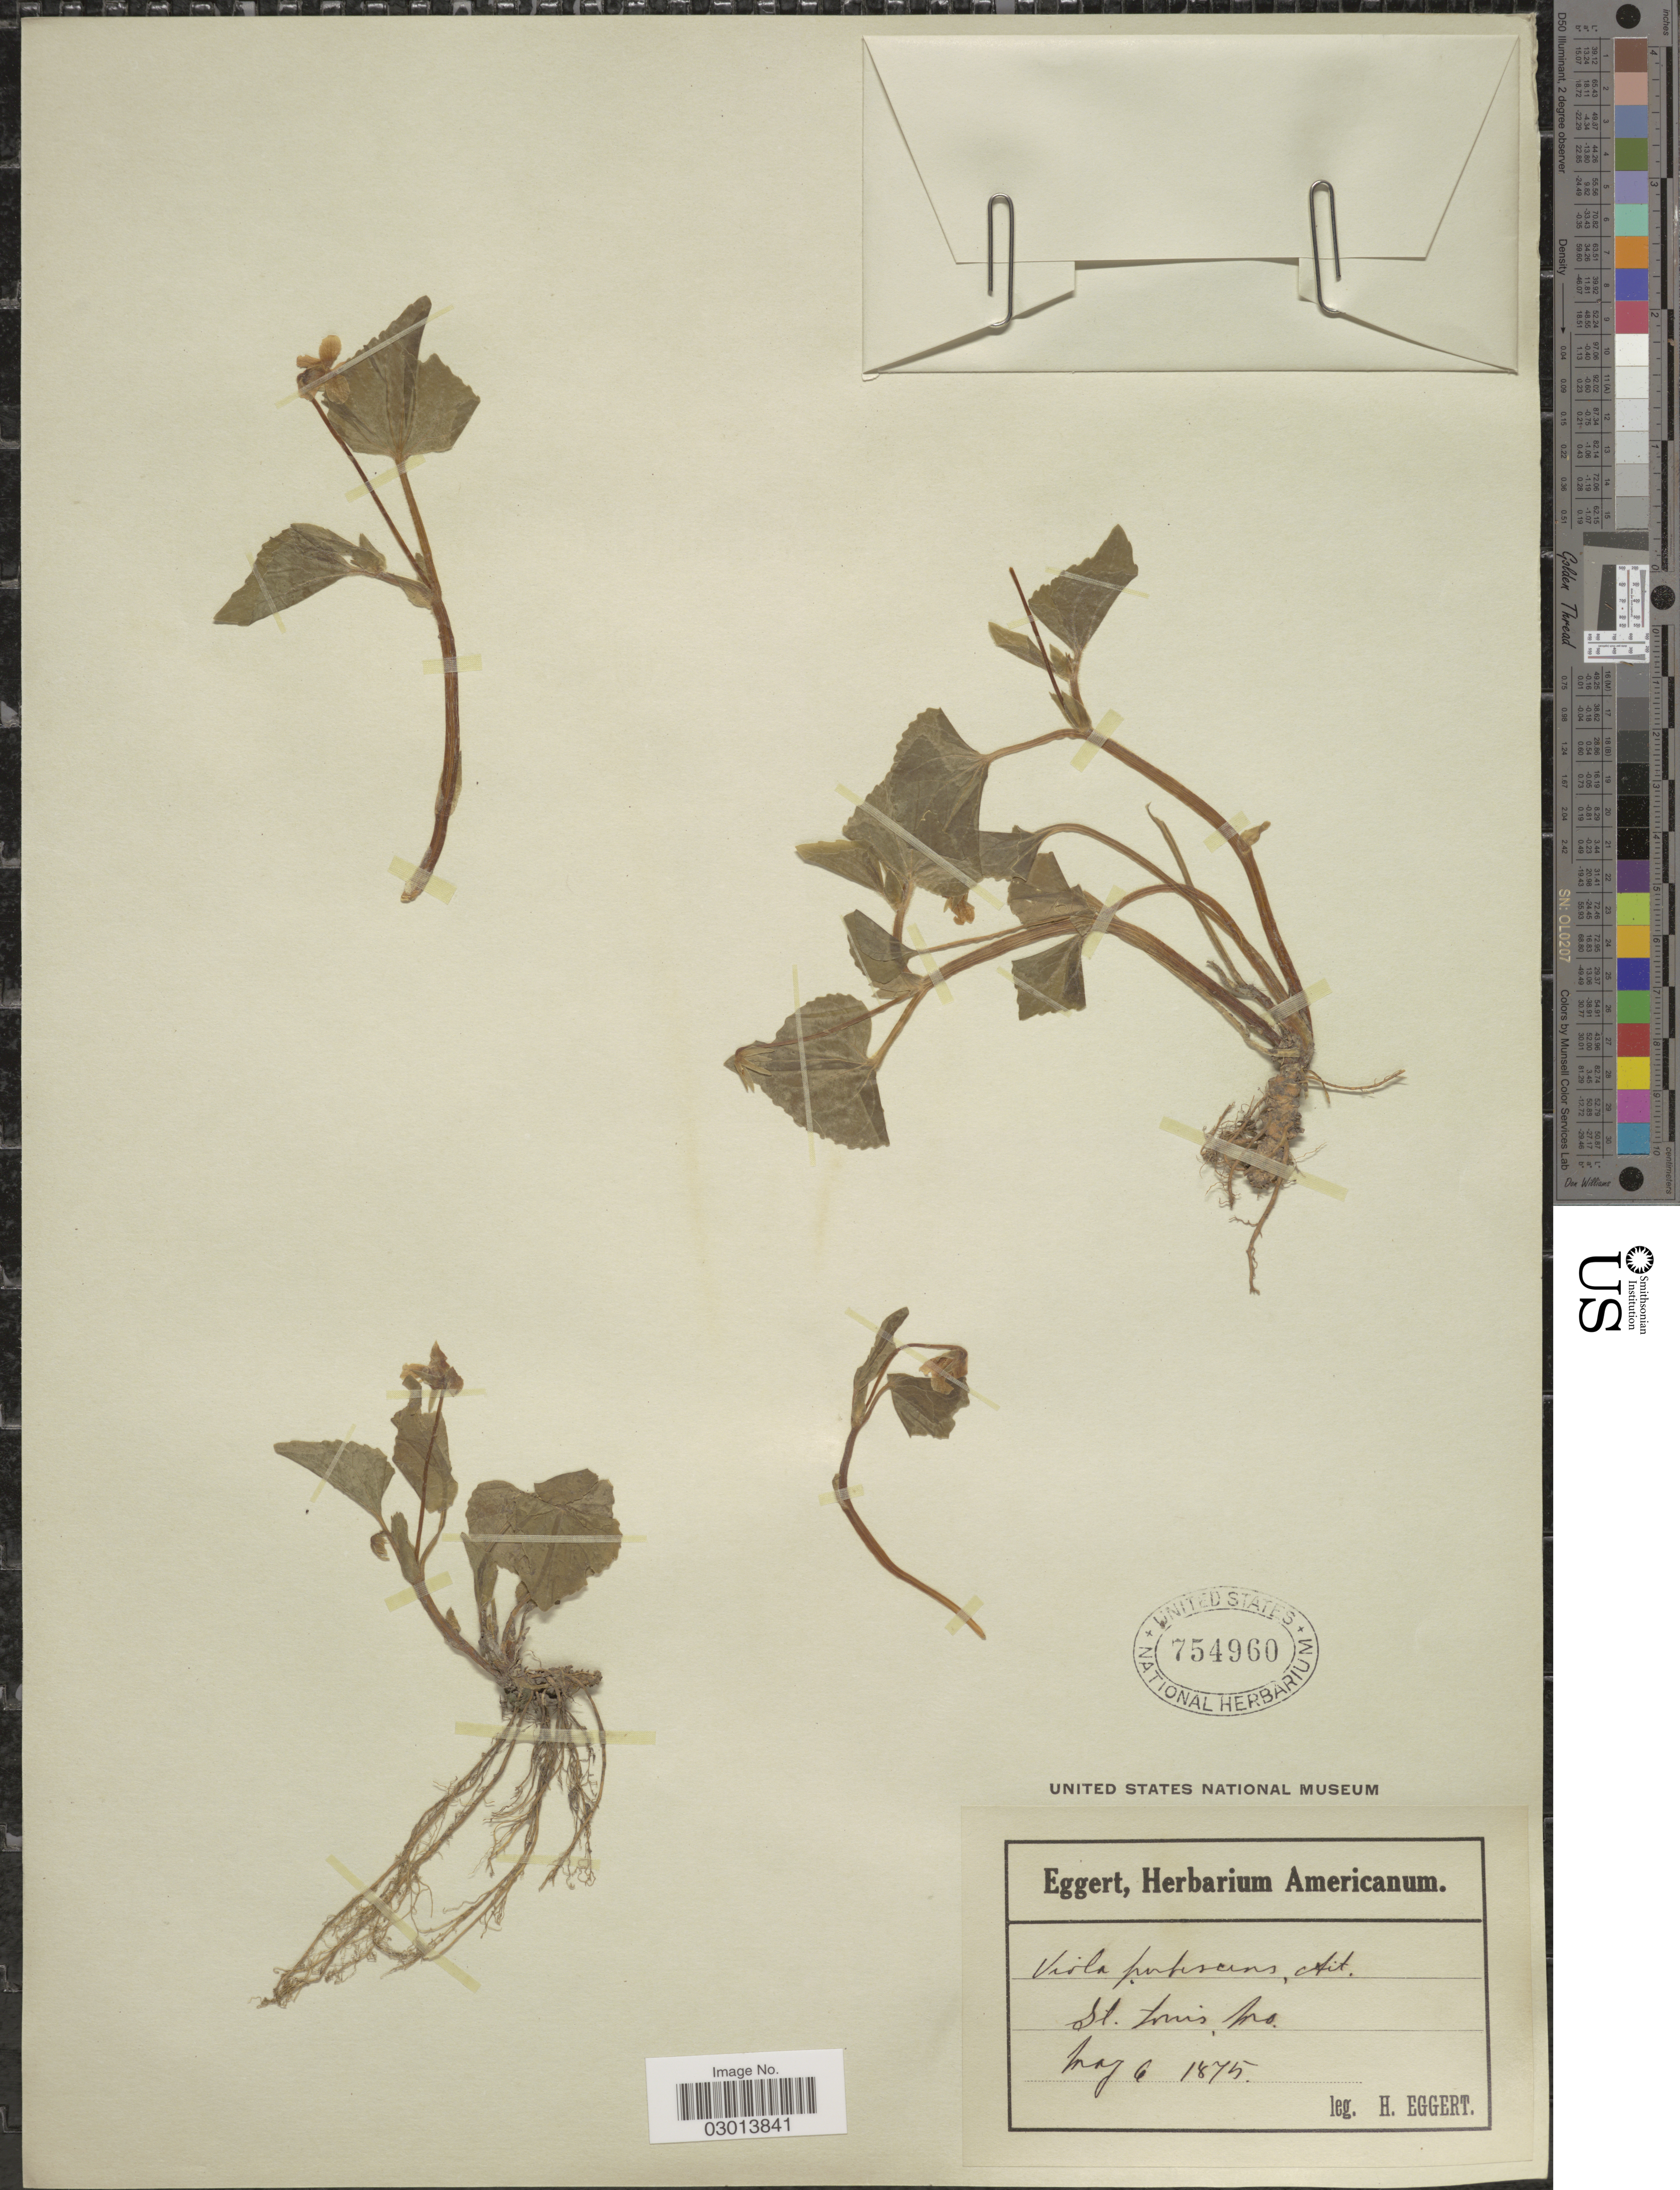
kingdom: Plantae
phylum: Tracheophyta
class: Magnoliopsida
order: Malpighiales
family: Violaceae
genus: Viola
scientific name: Viola pubescens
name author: Aiton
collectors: H. Eggert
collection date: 1875-05-06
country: United States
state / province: Missouri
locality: St. Louis.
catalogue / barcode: US 754960